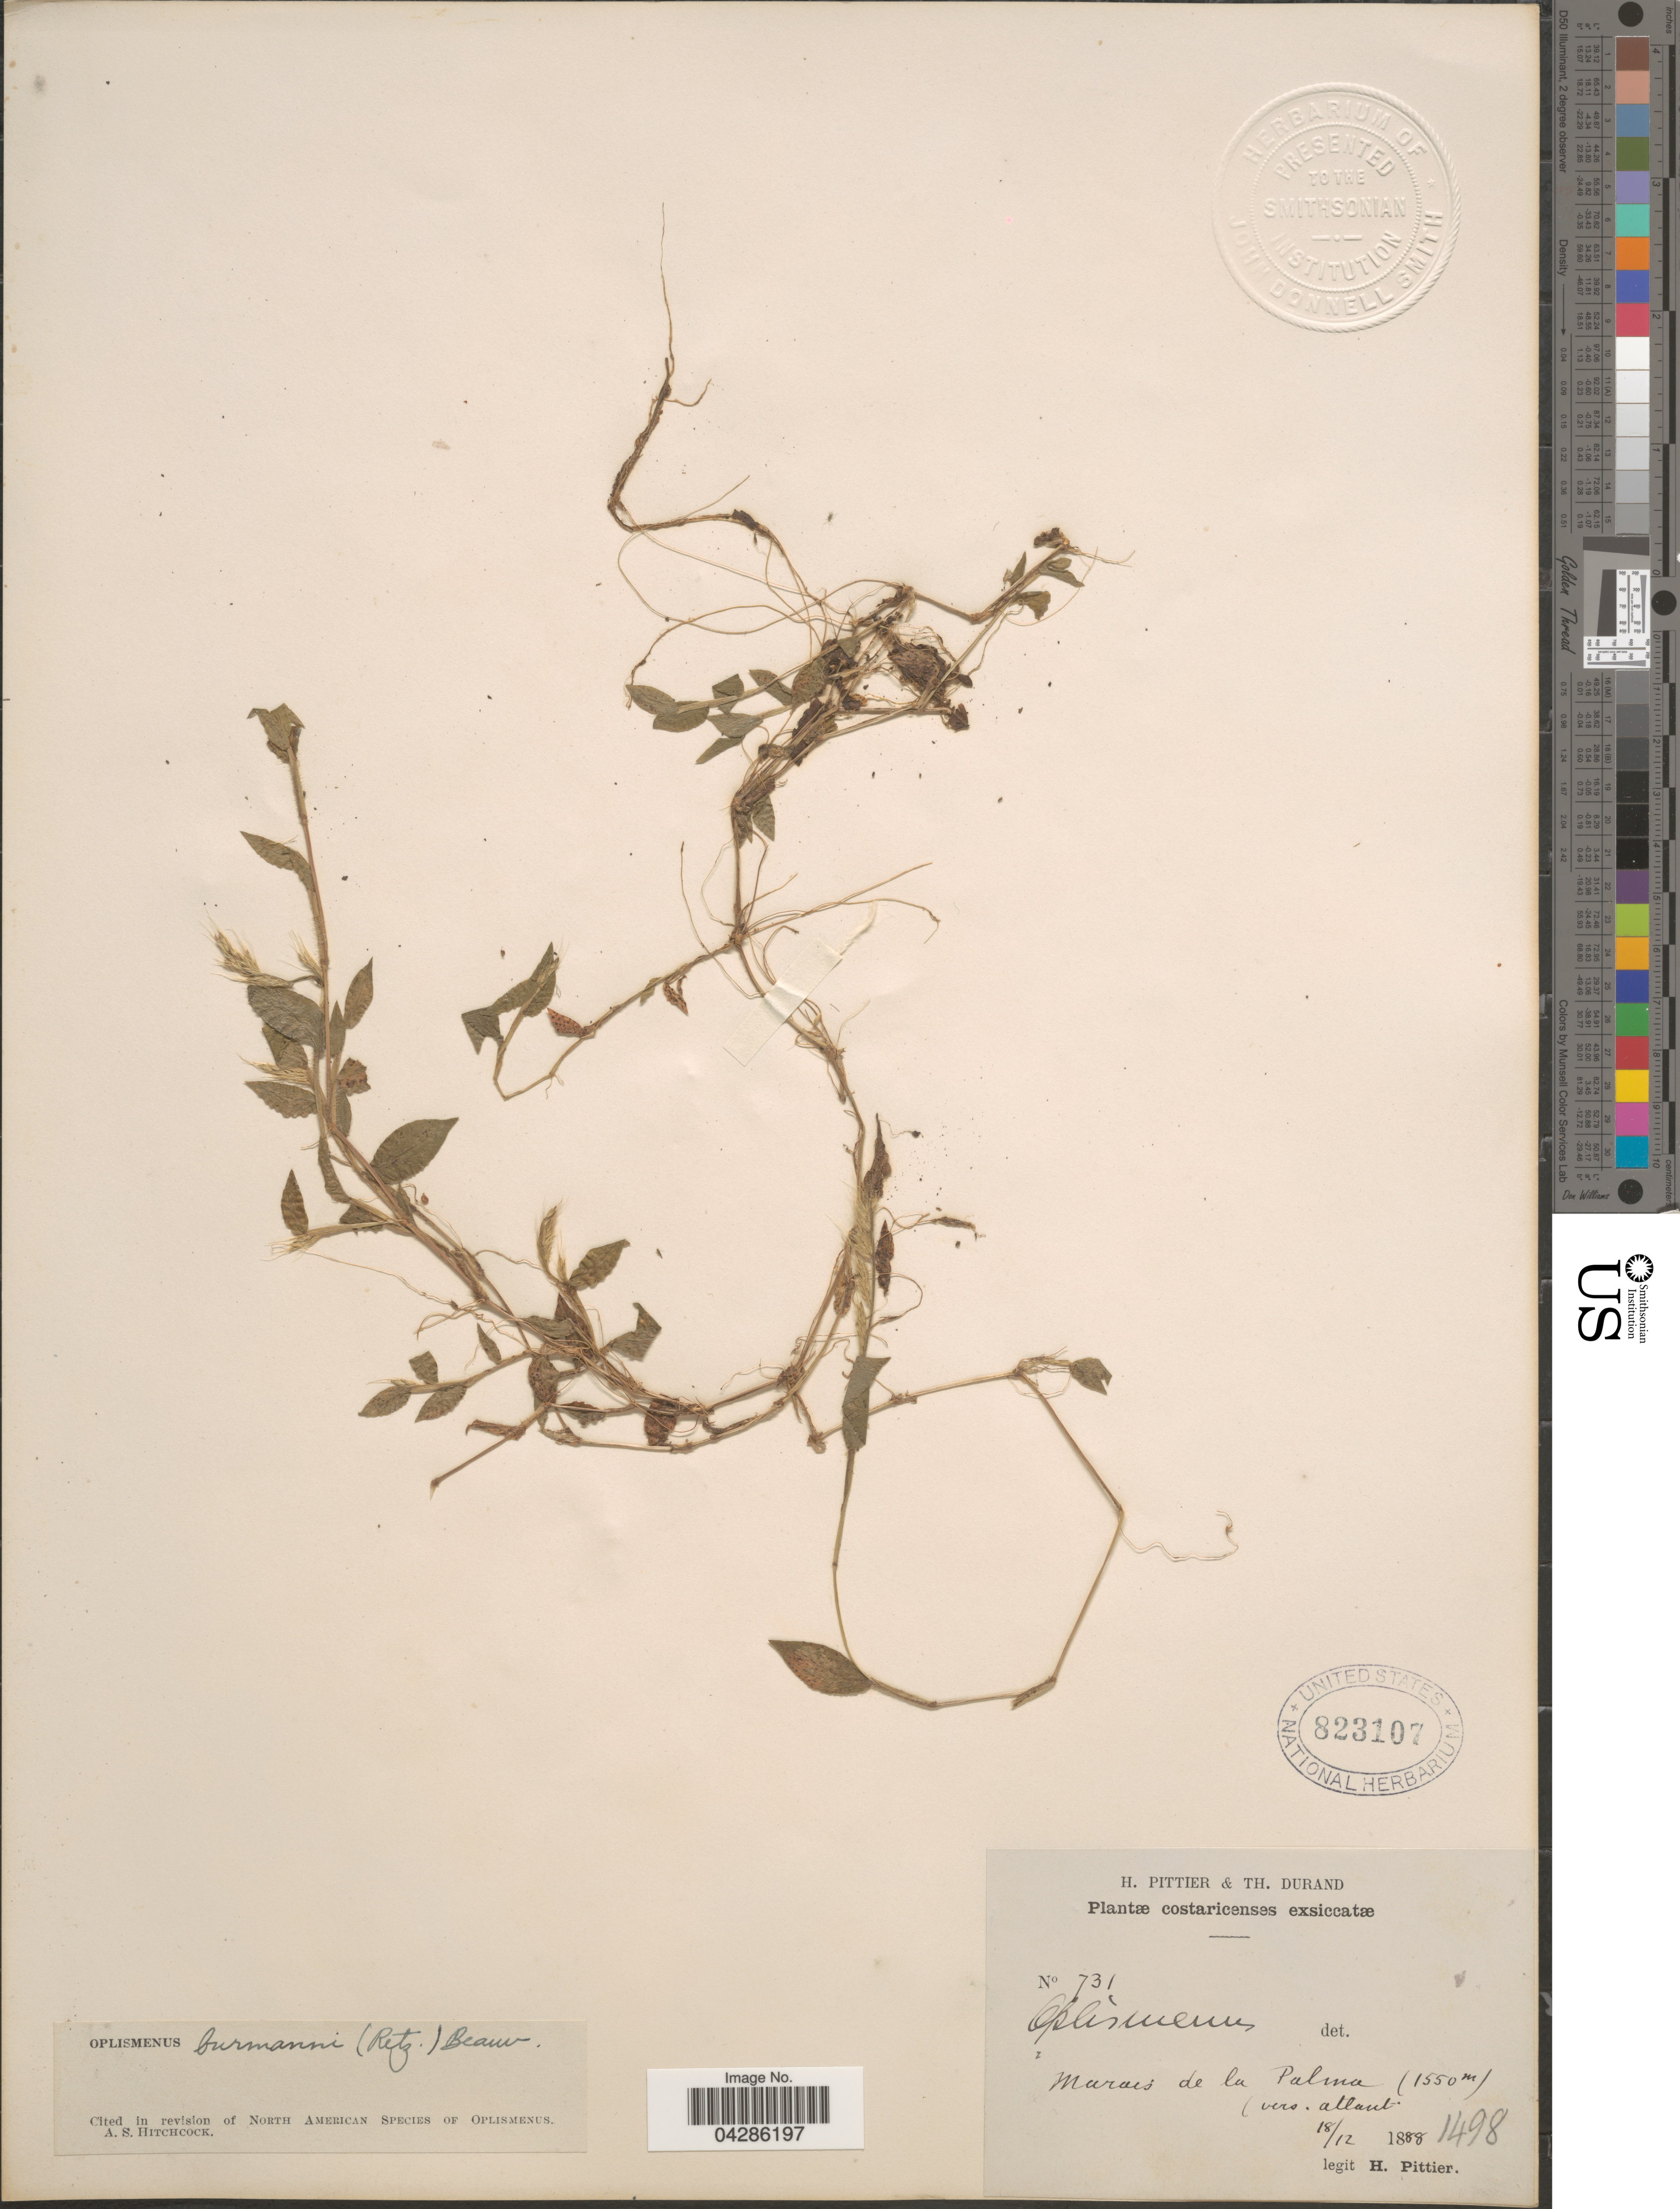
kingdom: Plantae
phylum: Tracheophyta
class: Liliopsida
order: Poales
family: Poaceae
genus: Oplismenus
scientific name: Oplismenus burmannii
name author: (Retz.) P. Beauv.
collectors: H. F. Pittier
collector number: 731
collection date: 1888-12-18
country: Costa Rica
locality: Marais de la Palma.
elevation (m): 1550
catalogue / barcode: US 823107